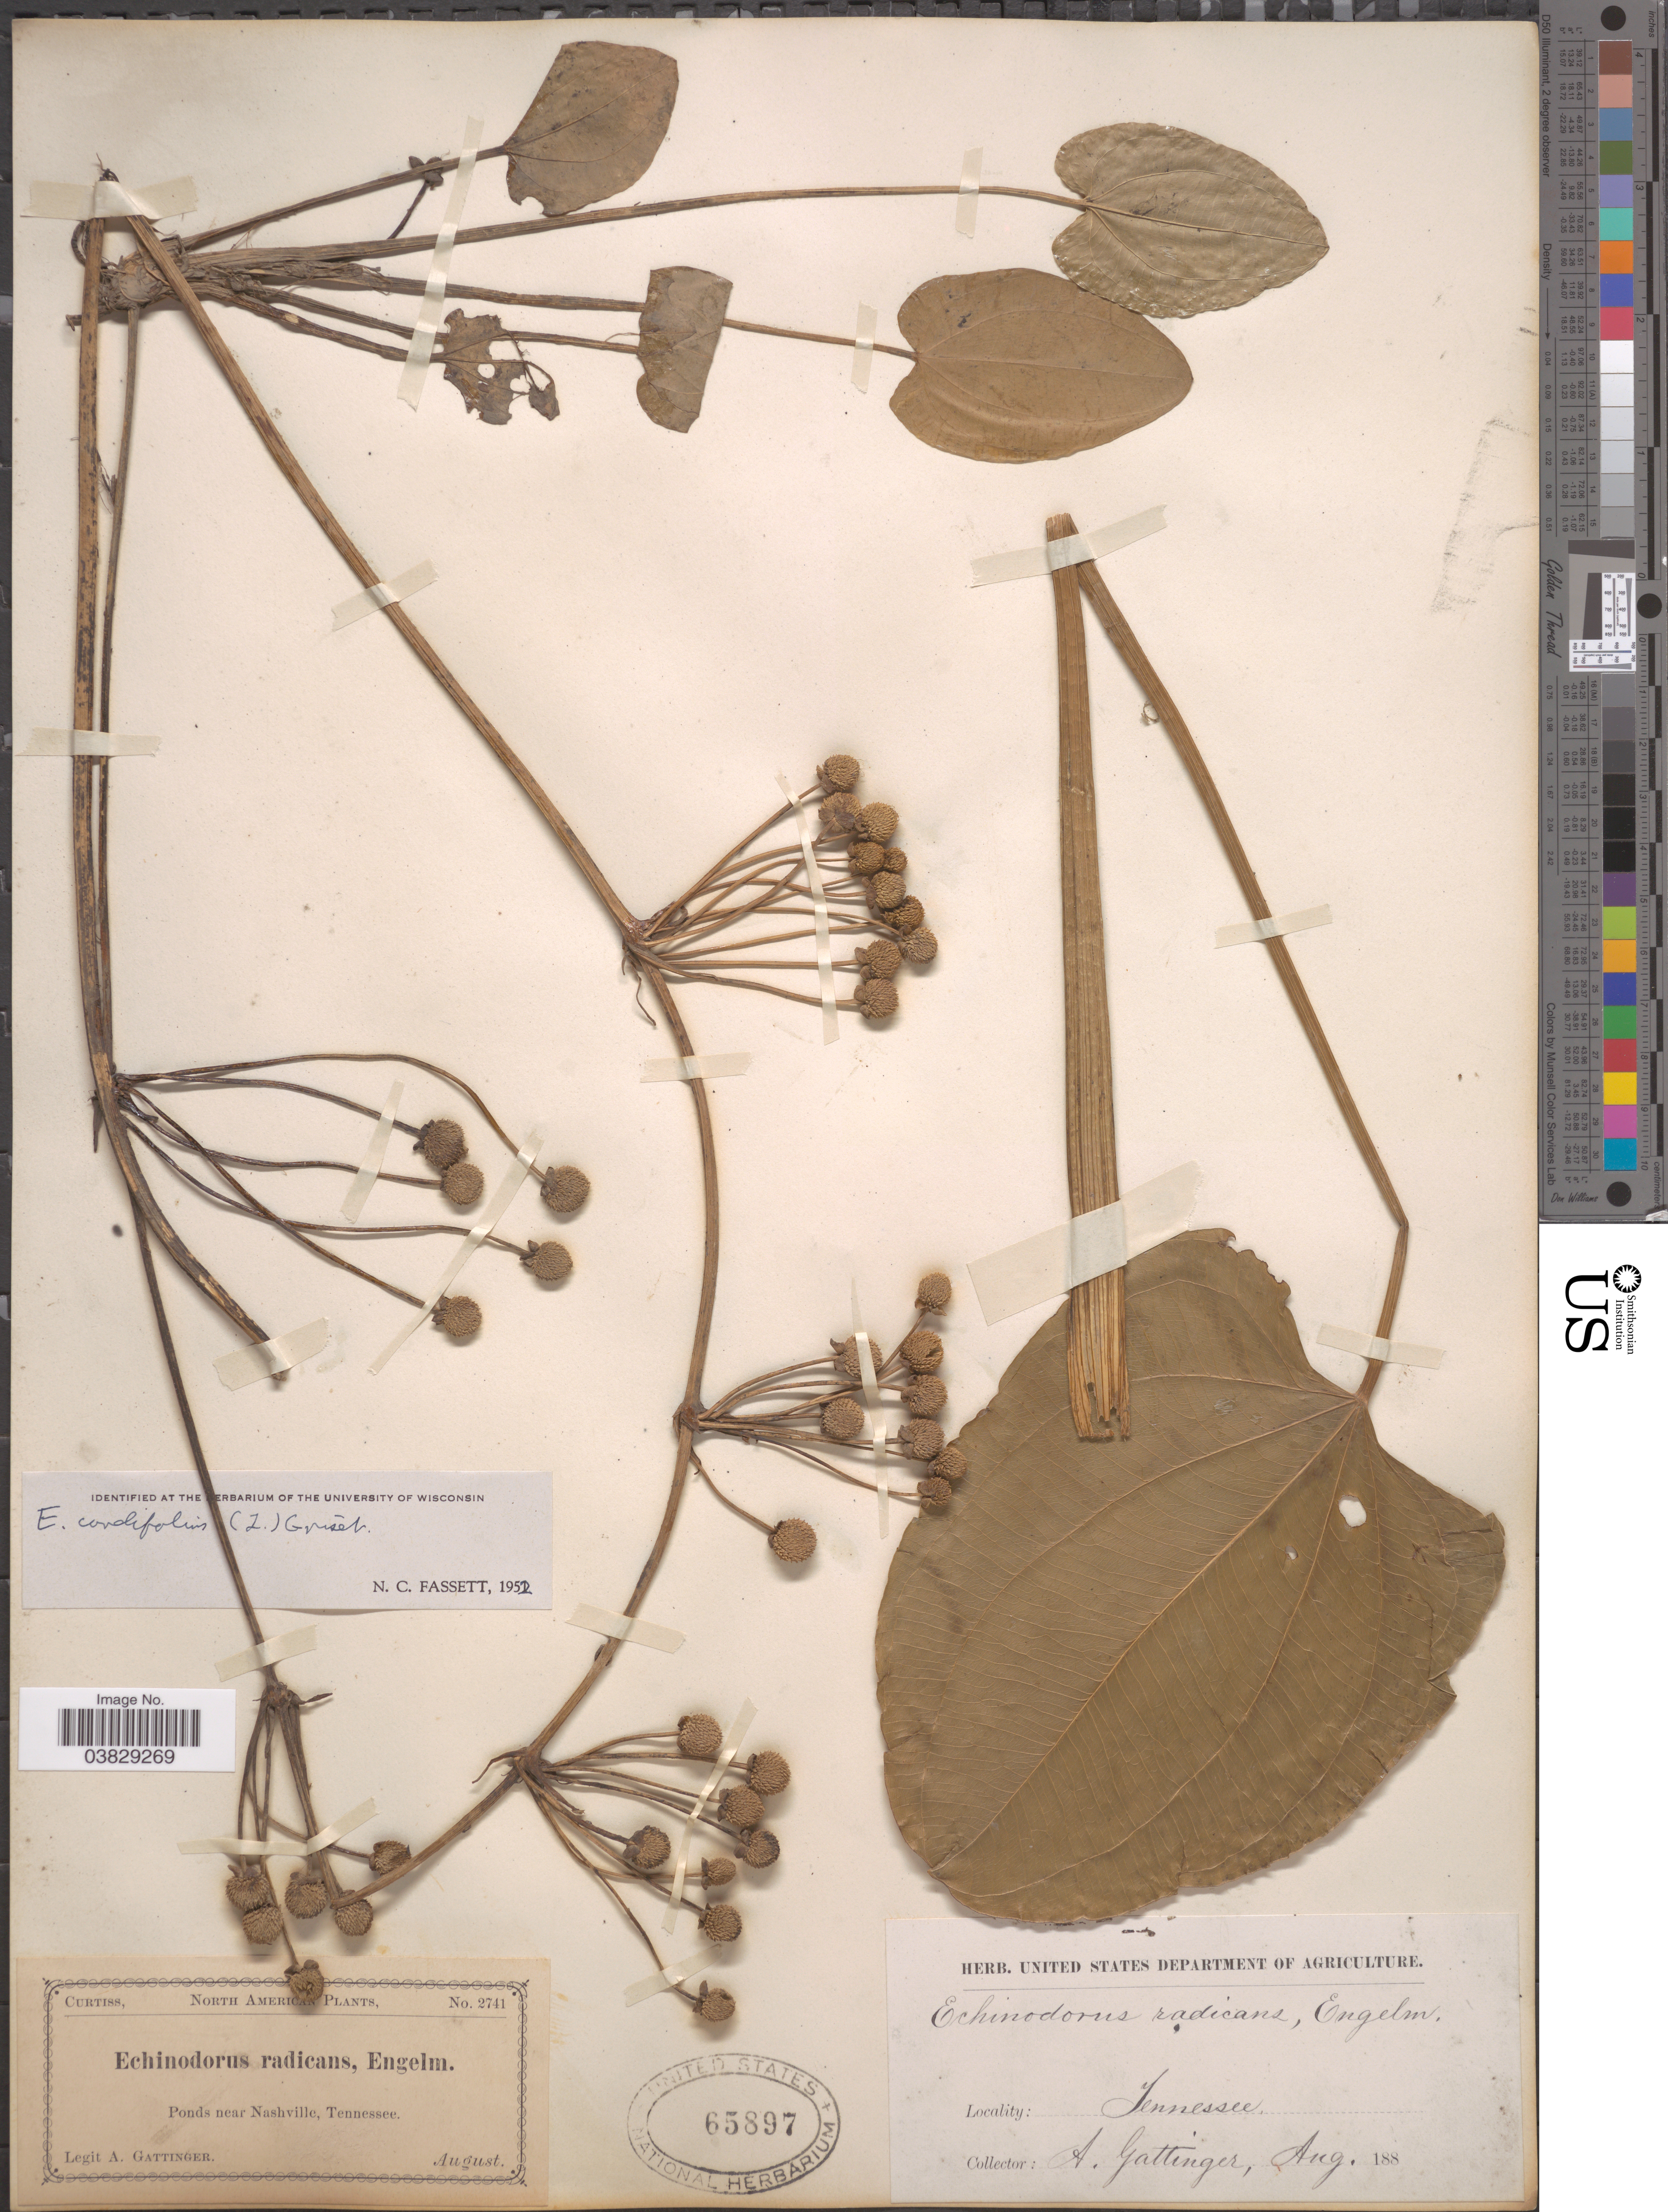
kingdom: Plantae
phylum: Tracheophyta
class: Liliopsida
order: Alismatales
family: Alismataceae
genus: Echinodorus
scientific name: Echinodorus cordifolius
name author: (L.) Griseb.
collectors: A. Gattinger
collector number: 2741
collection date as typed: Aug 188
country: United States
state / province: Tennessee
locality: Ponds near Nashville.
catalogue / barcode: US 65897